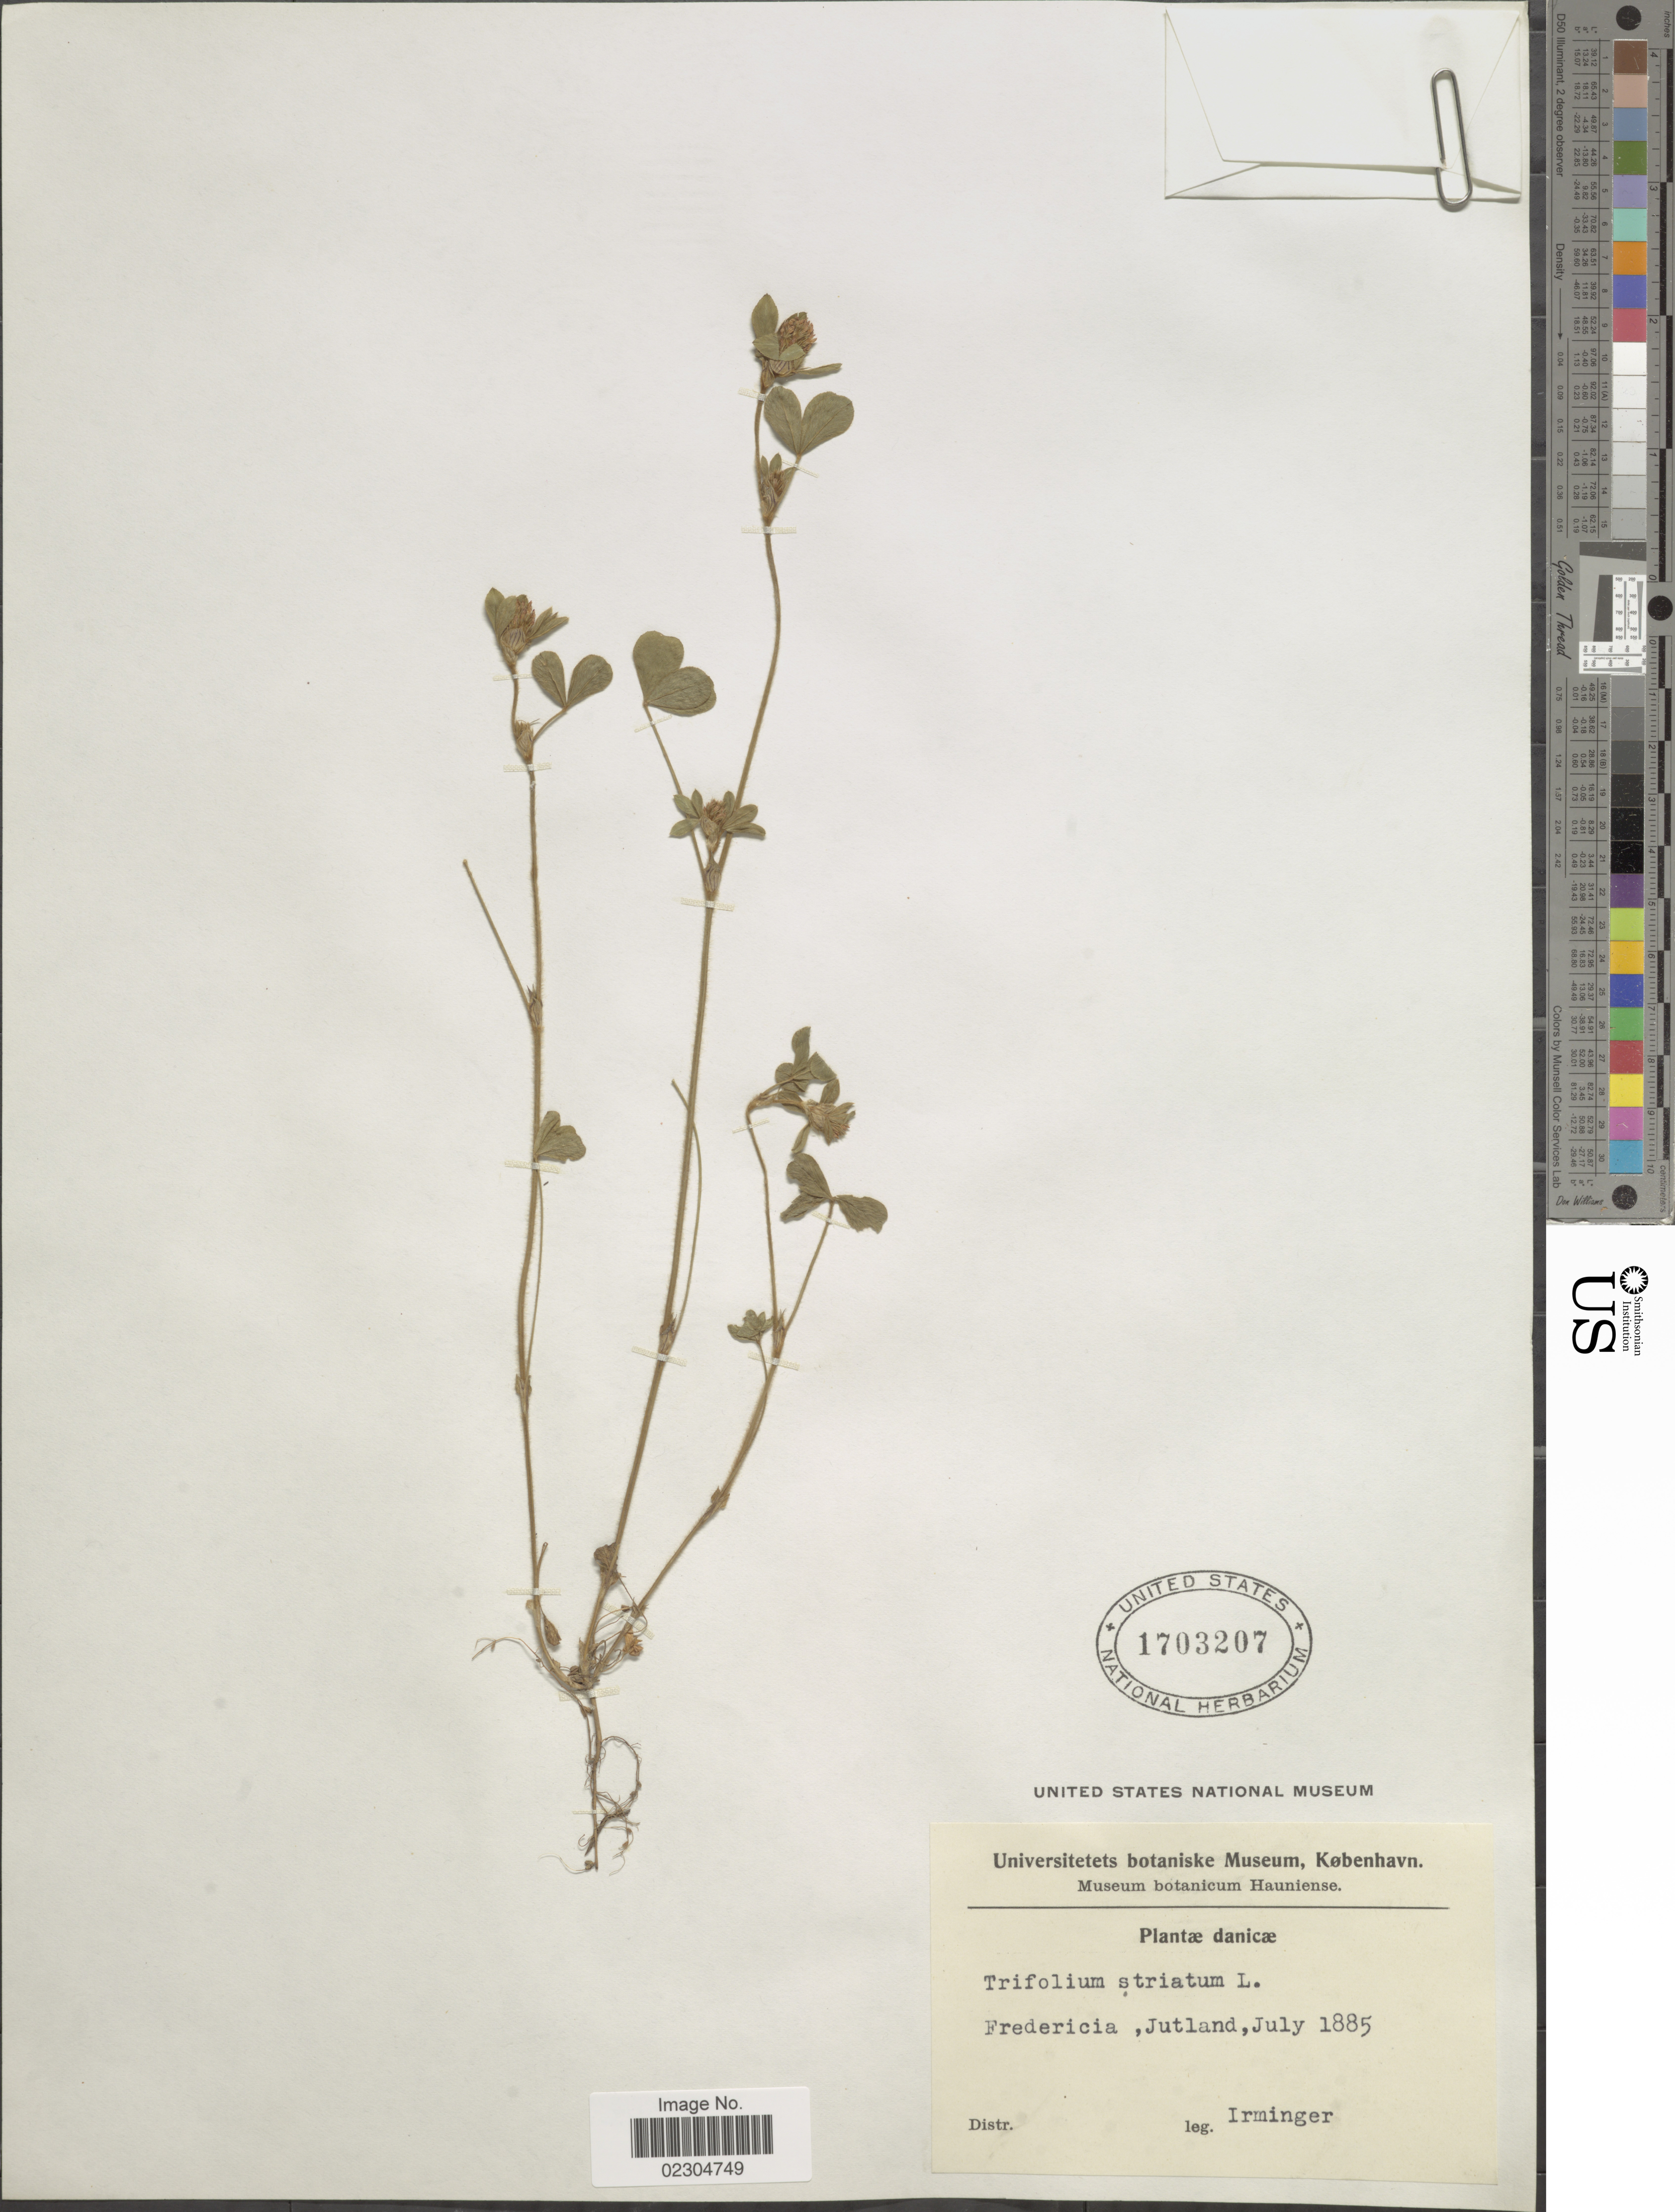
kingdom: Plantae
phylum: Tracheophyta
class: Magnoliopsida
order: Fabales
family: Fabaceae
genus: Trifolium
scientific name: Trifolium striatum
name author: L.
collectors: Irminger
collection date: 1885-07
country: Denmark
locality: Danicae. Fredericia, Jutland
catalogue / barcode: US 1703207